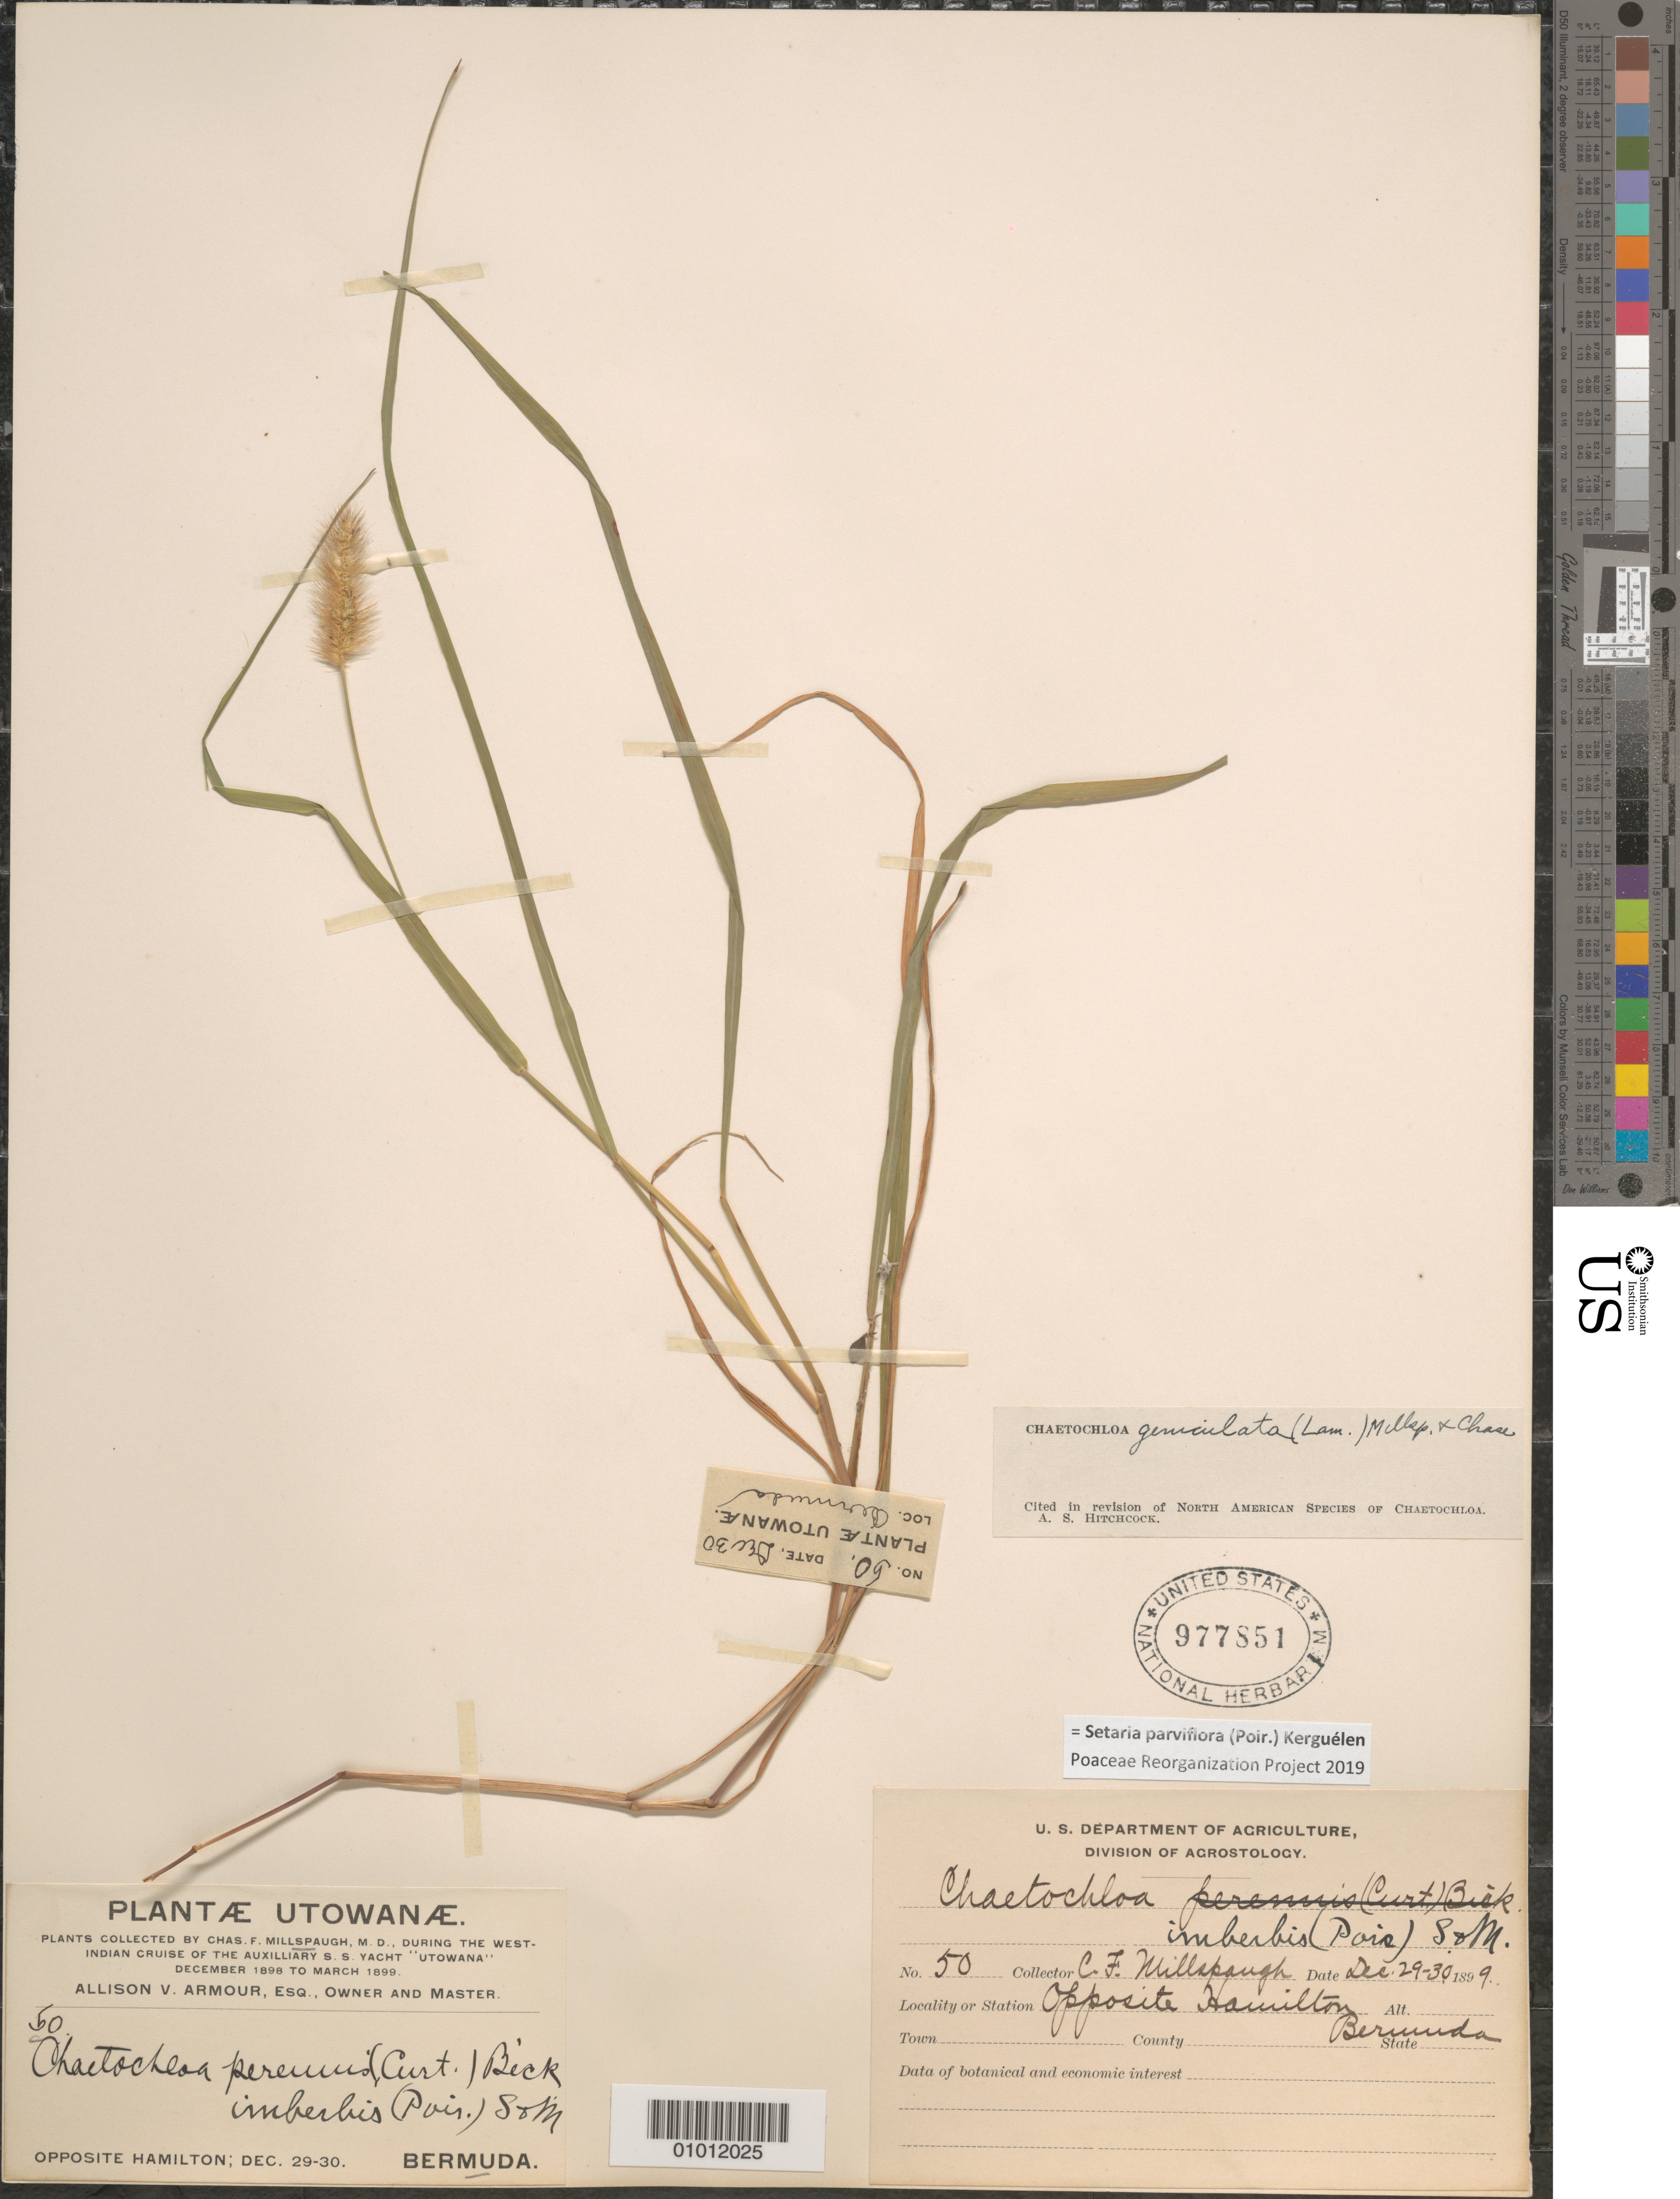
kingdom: Plantae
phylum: Tracheophyta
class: Liliopsida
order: Poales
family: Poaceae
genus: Setaria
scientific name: Setaria parviflora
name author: (Poir.) Kerguélen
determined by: Poaceae Reorganization Project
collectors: C. F. Millspaugh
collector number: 50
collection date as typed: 29 Dec 1899 to 30 Dec 1899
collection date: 1899-12-29/1899-12-30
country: Bermuda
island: Bermuda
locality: Opposite Hamilton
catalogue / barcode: US 977851